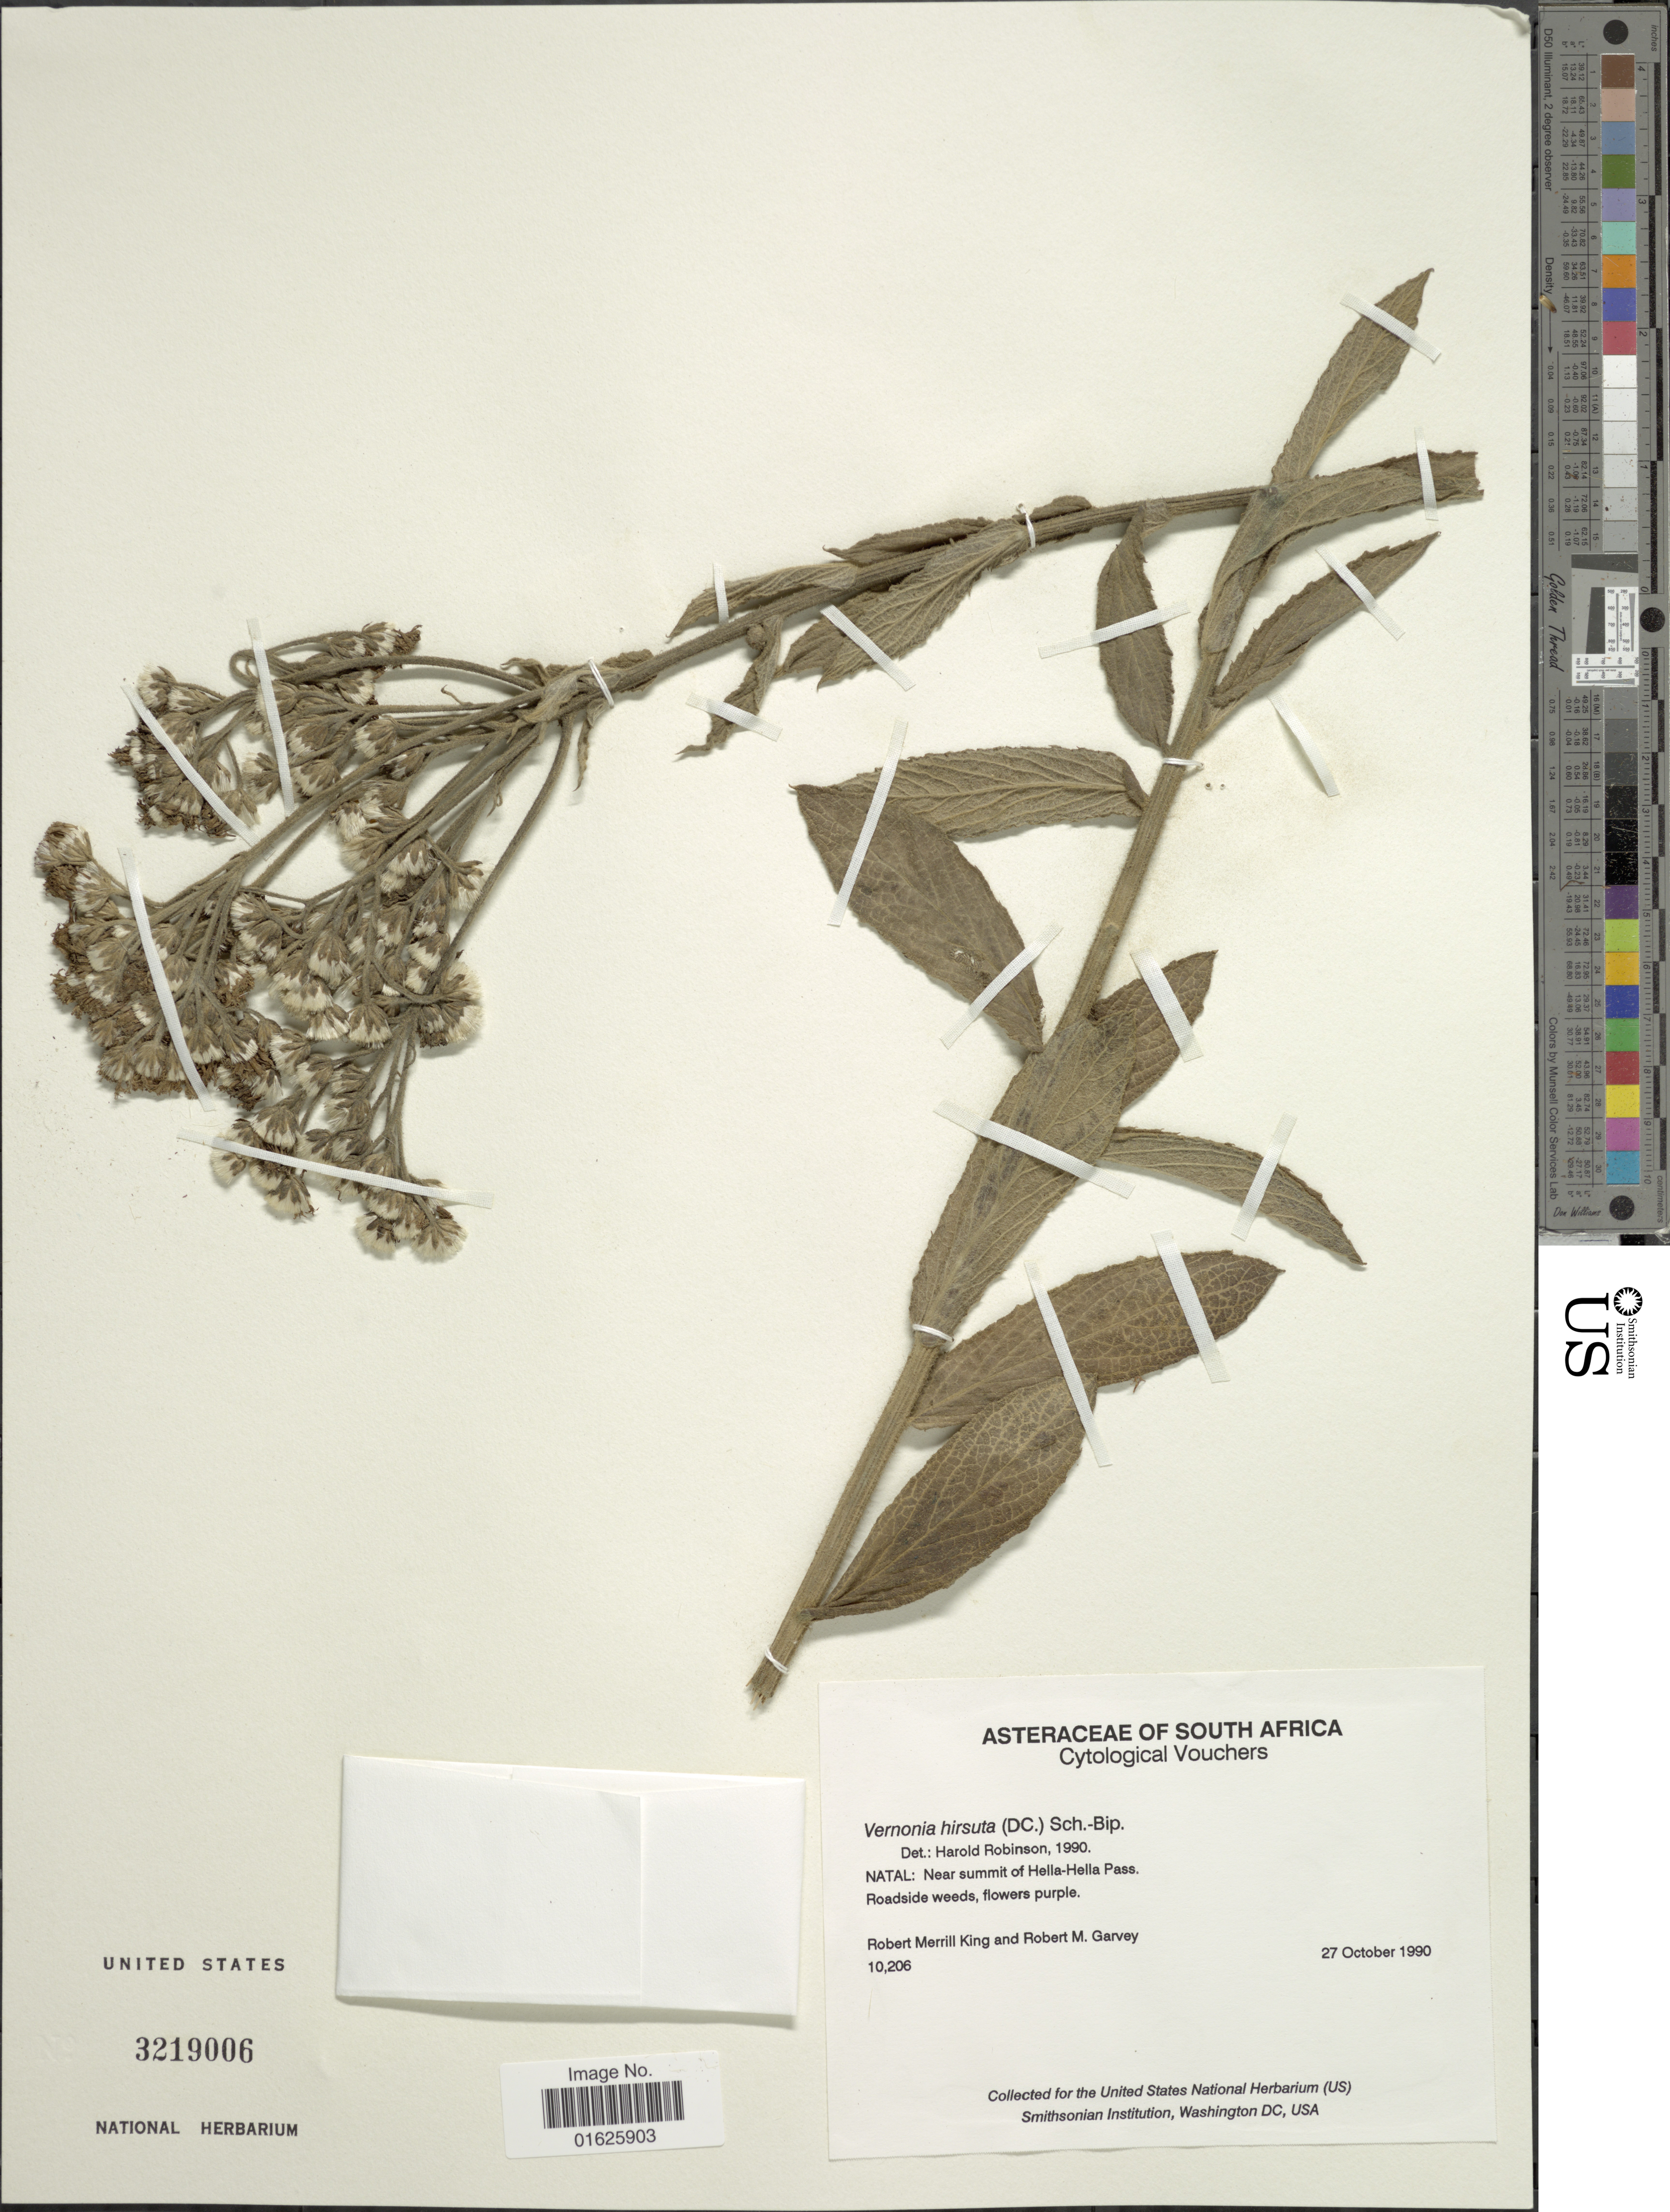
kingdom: Plantae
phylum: Tracheophyta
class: Magnoliopsida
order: Asterales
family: Asteraceae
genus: Hilliardiella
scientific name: Hilliardiella hirsuta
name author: (DC.) H. Rob.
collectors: R. M. King & R. Garvey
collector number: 10206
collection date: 1990-10-27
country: South Africa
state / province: KwaZulu-Natal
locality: Near summit of Hella-Hella Pass. Roadside weeds. Natal.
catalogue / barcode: US 3219006